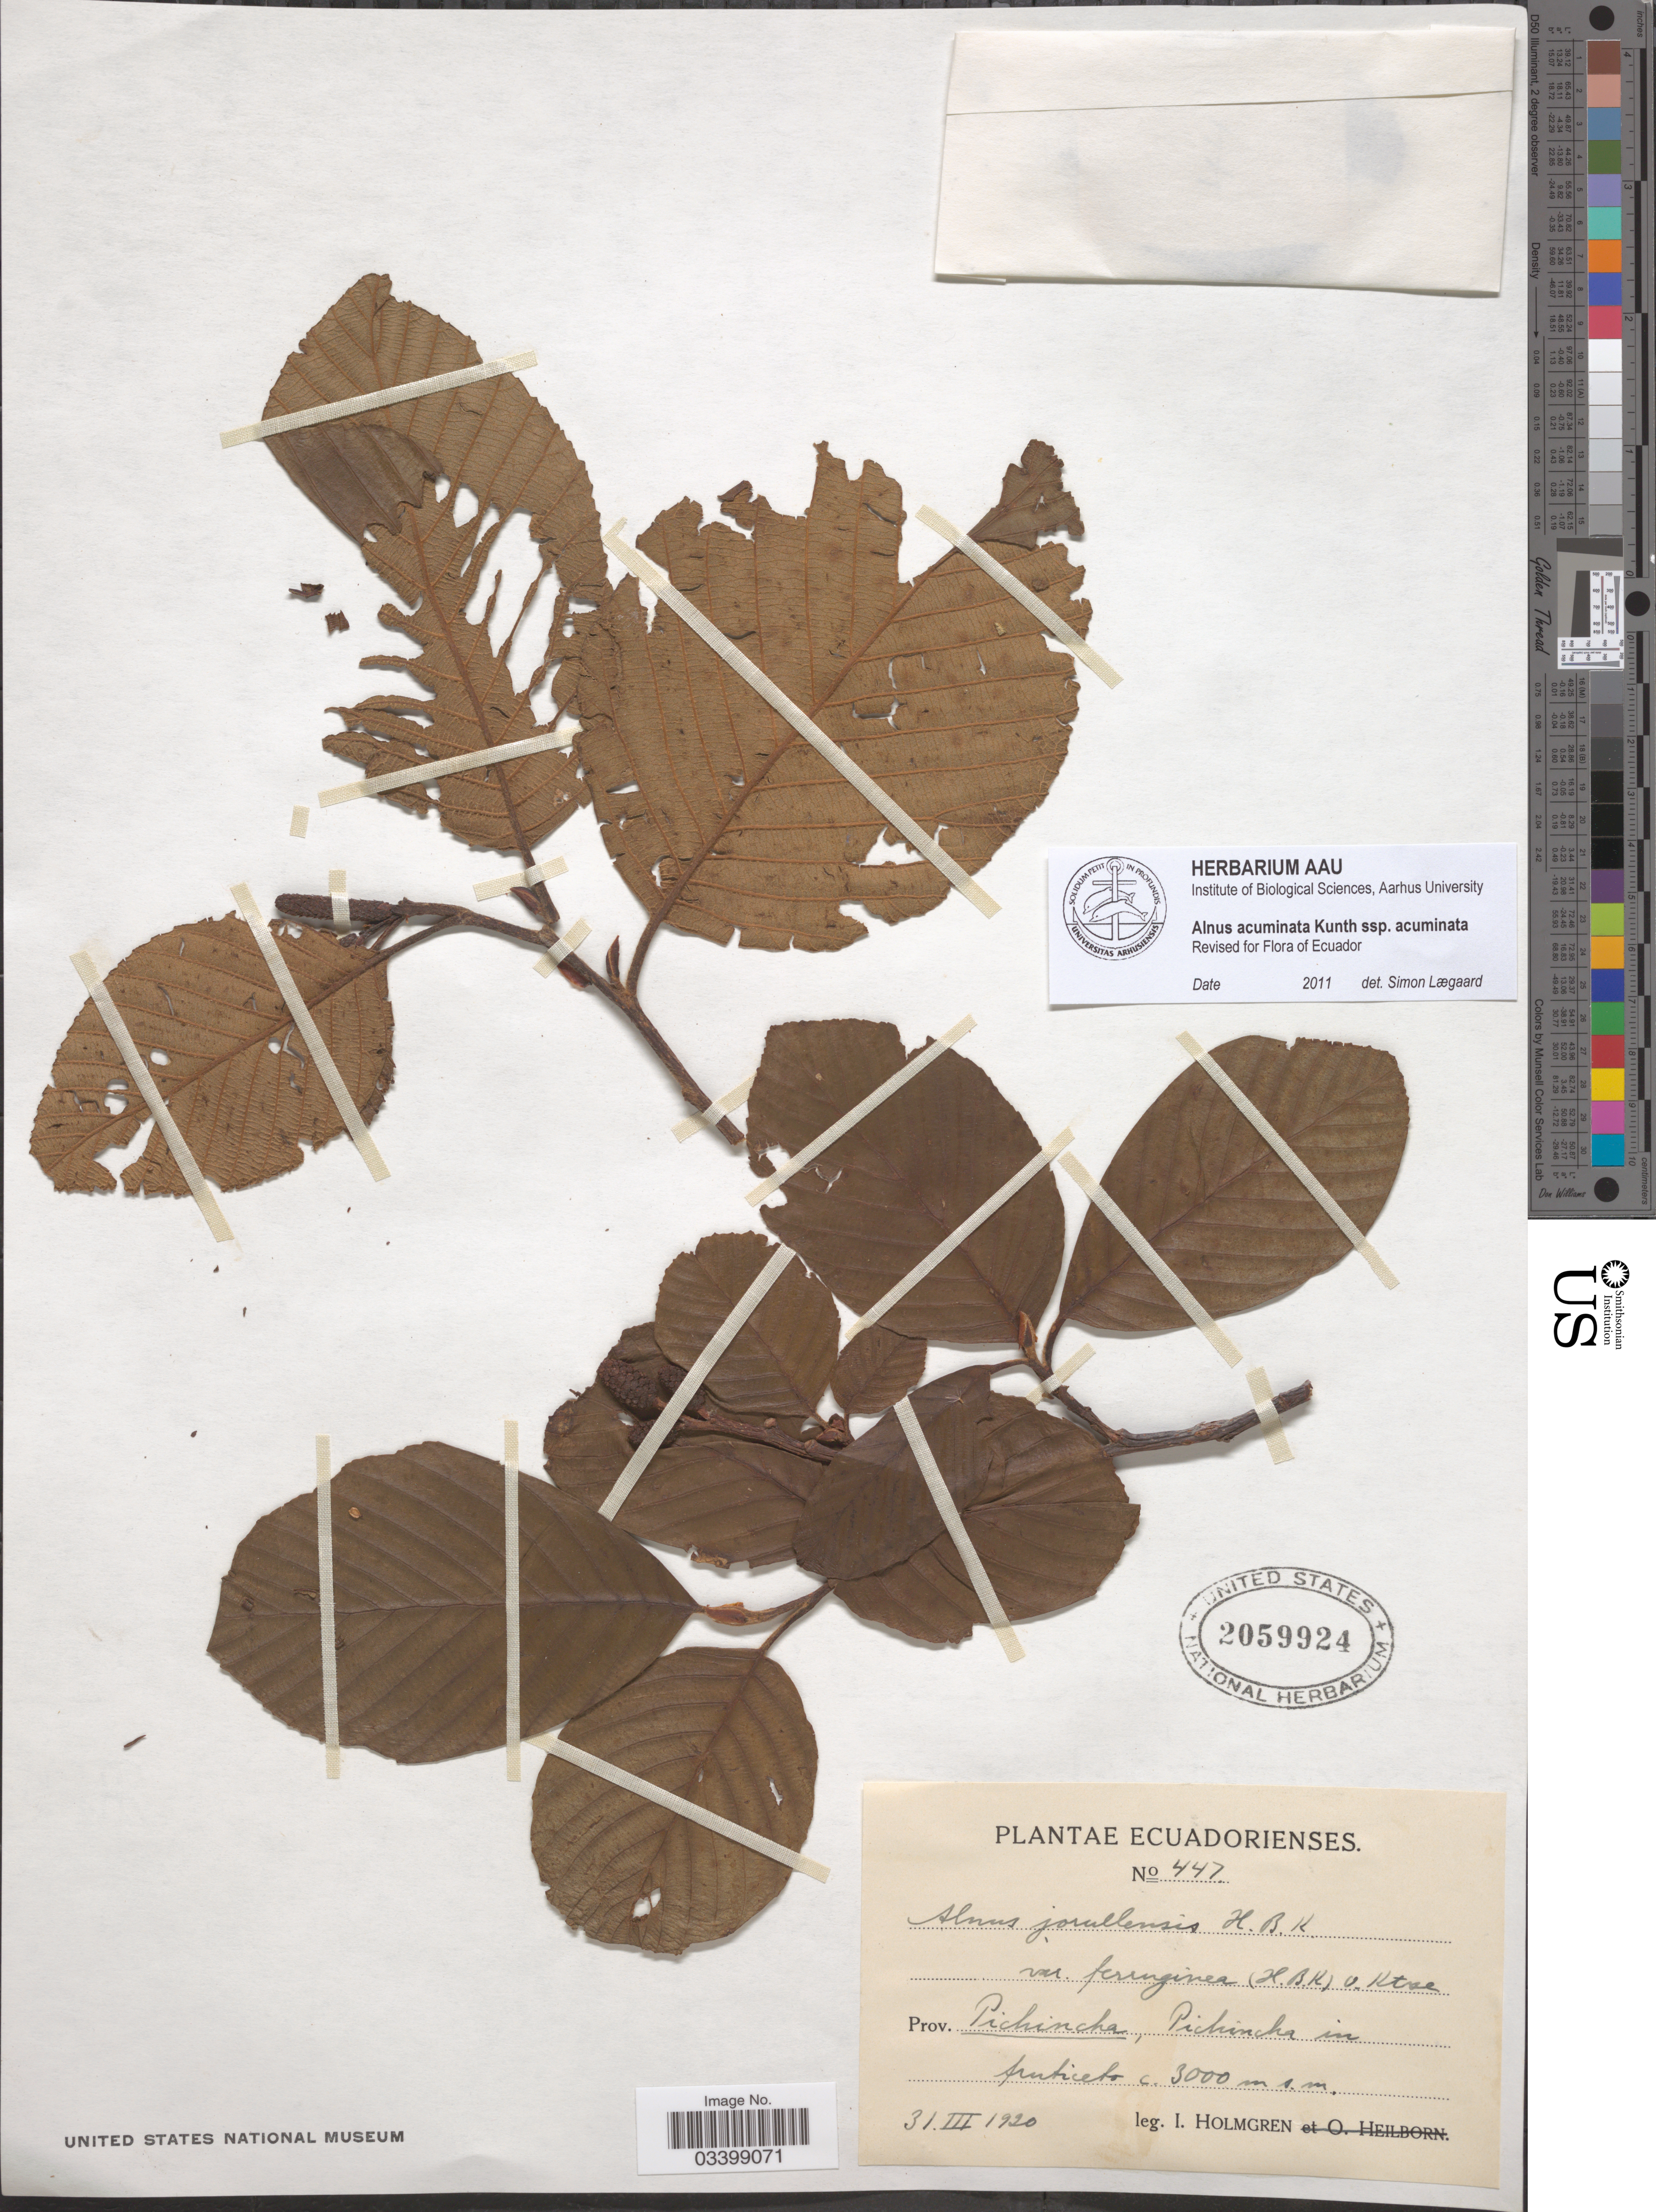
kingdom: Plantae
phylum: Tracheophyta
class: Magnoliopsida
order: Fagales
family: Betulaceae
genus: Alnus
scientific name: Alnus acuminata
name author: Kunth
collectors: I. Holmgren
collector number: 447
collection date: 1920-03-31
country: Ecuador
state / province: Pichincha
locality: Ecuadorienses. Prov. Pichincha, Pichincha in fruticeto.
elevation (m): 3000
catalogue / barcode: US 2059924